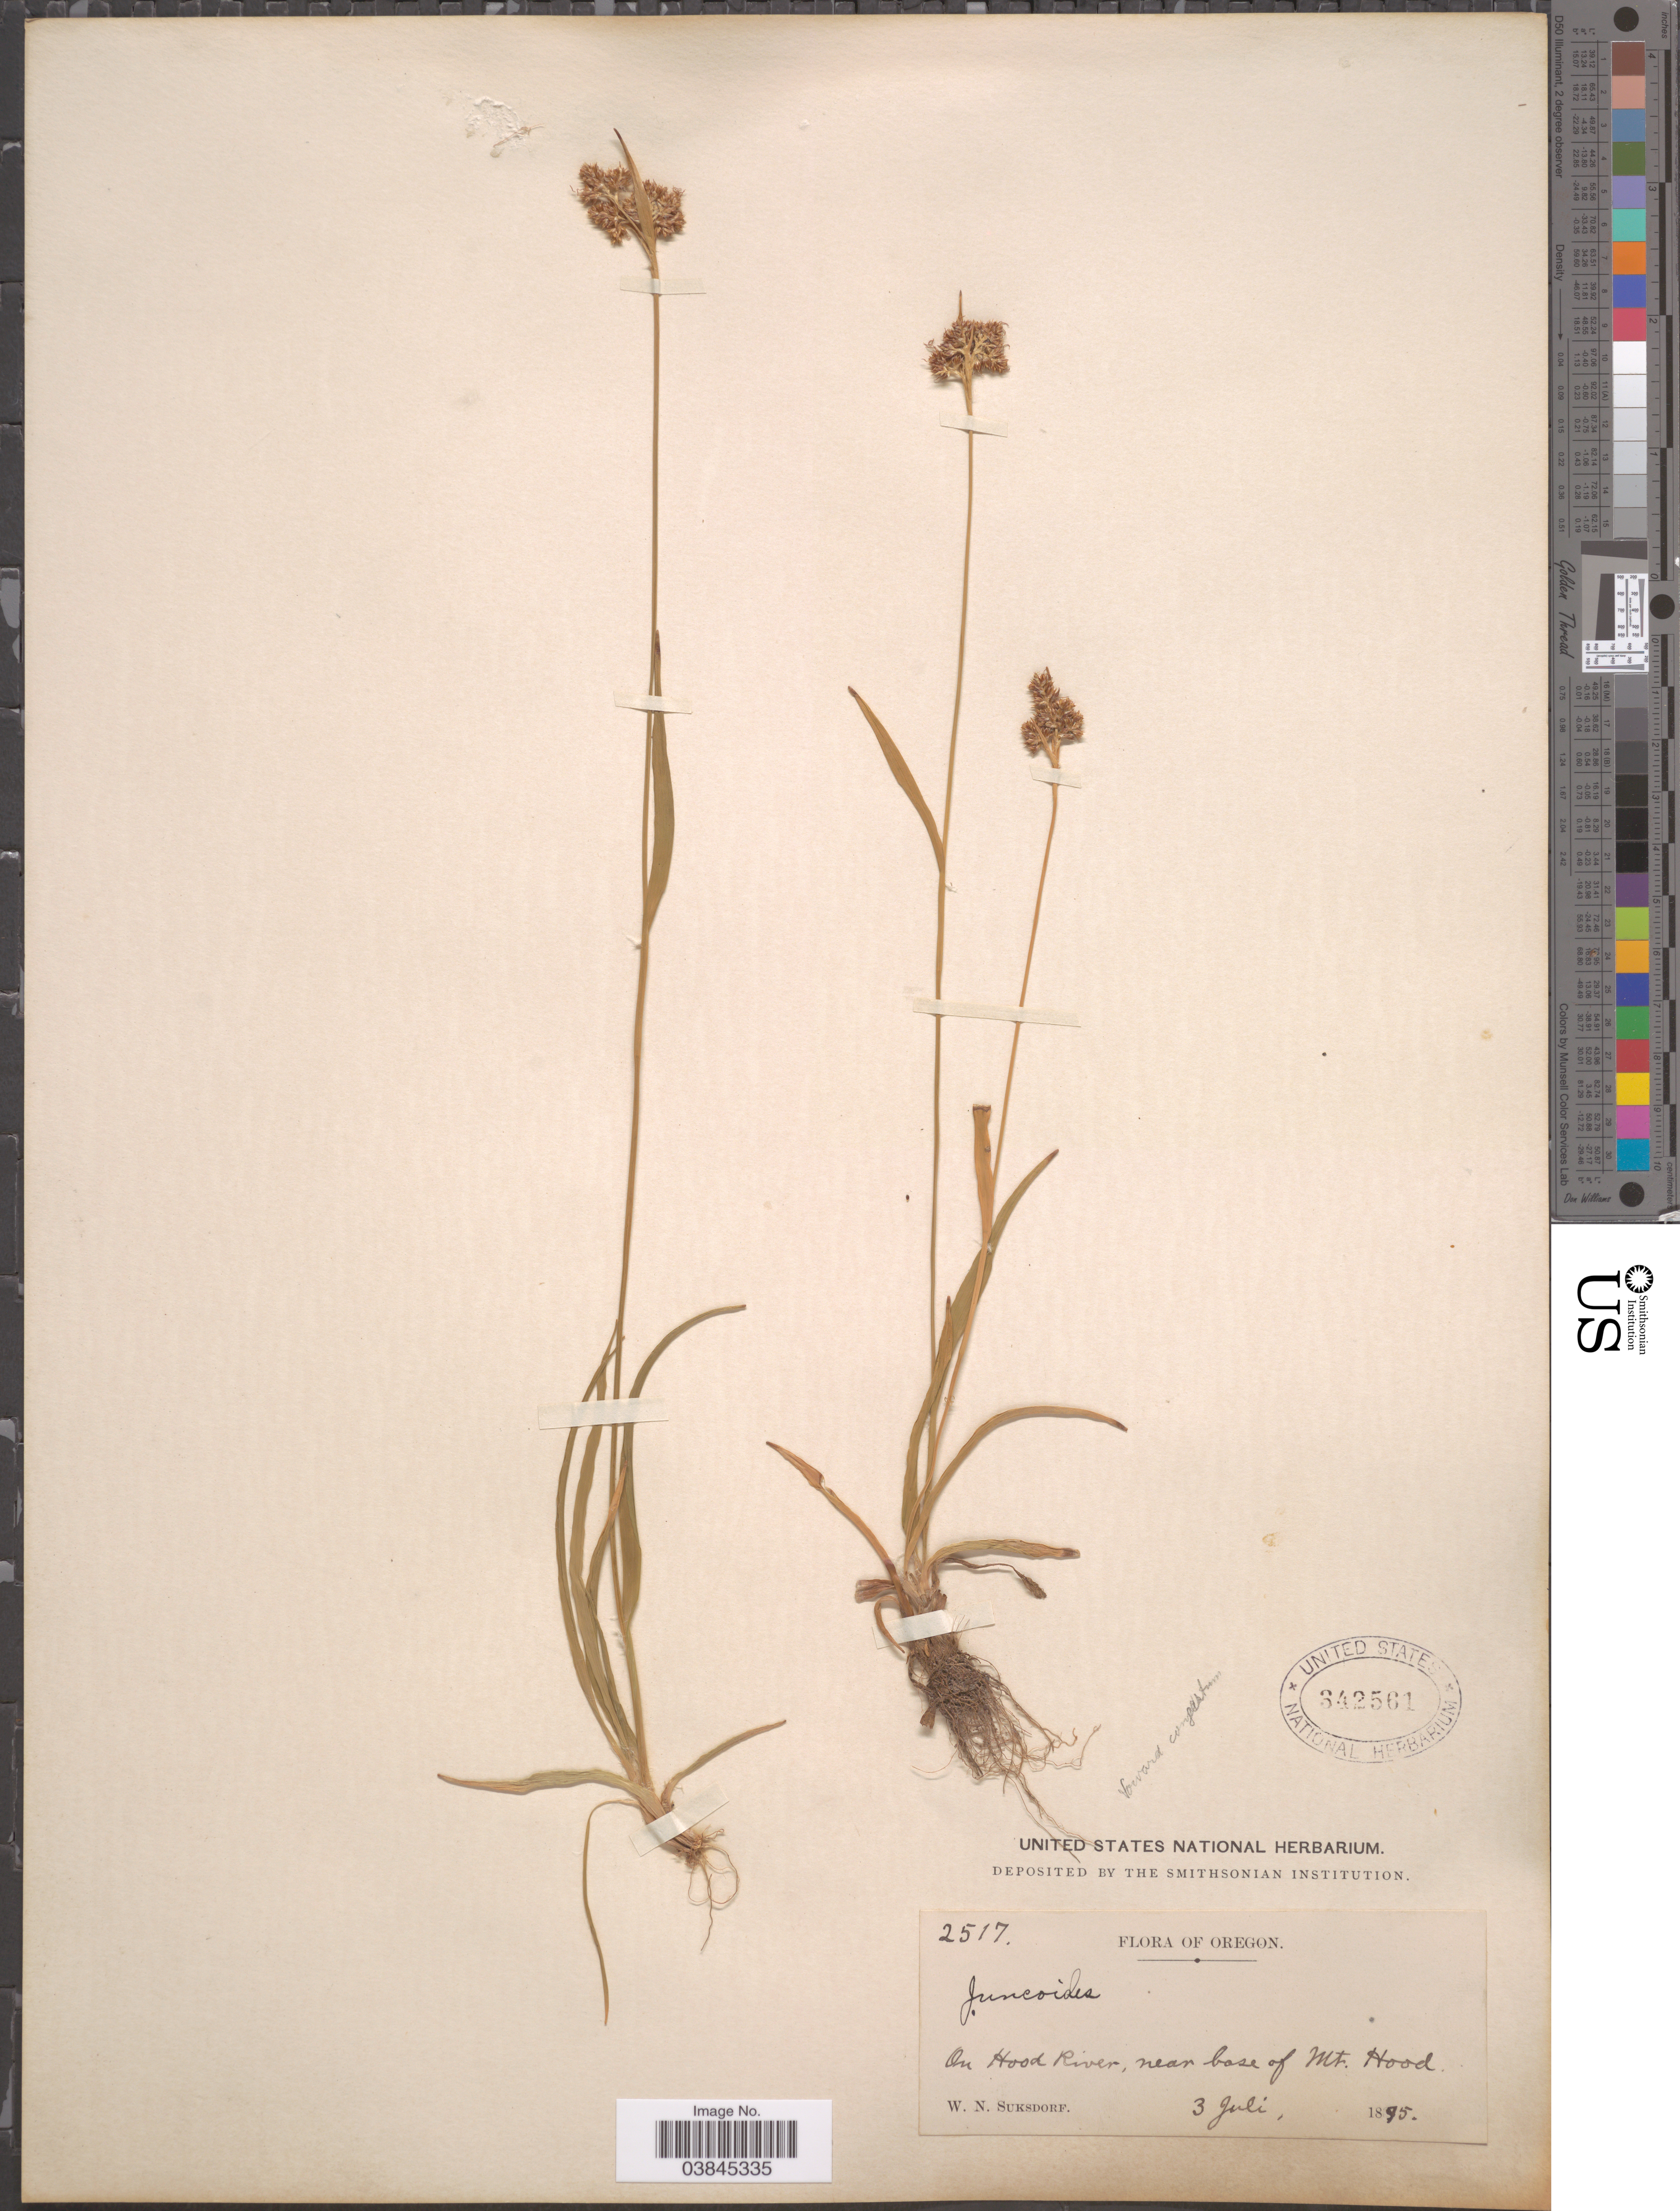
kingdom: Plantae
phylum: Tracheophyta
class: Liliopsida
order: Poales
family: Juncaceae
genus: Luzula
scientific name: Luzula campestris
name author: (L.) DC.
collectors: W. N. Suksdorf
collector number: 2517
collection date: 1895-07-03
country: United States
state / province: Oregon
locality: On Hood River, near base of Mt. Hood.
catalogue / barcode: US 342561